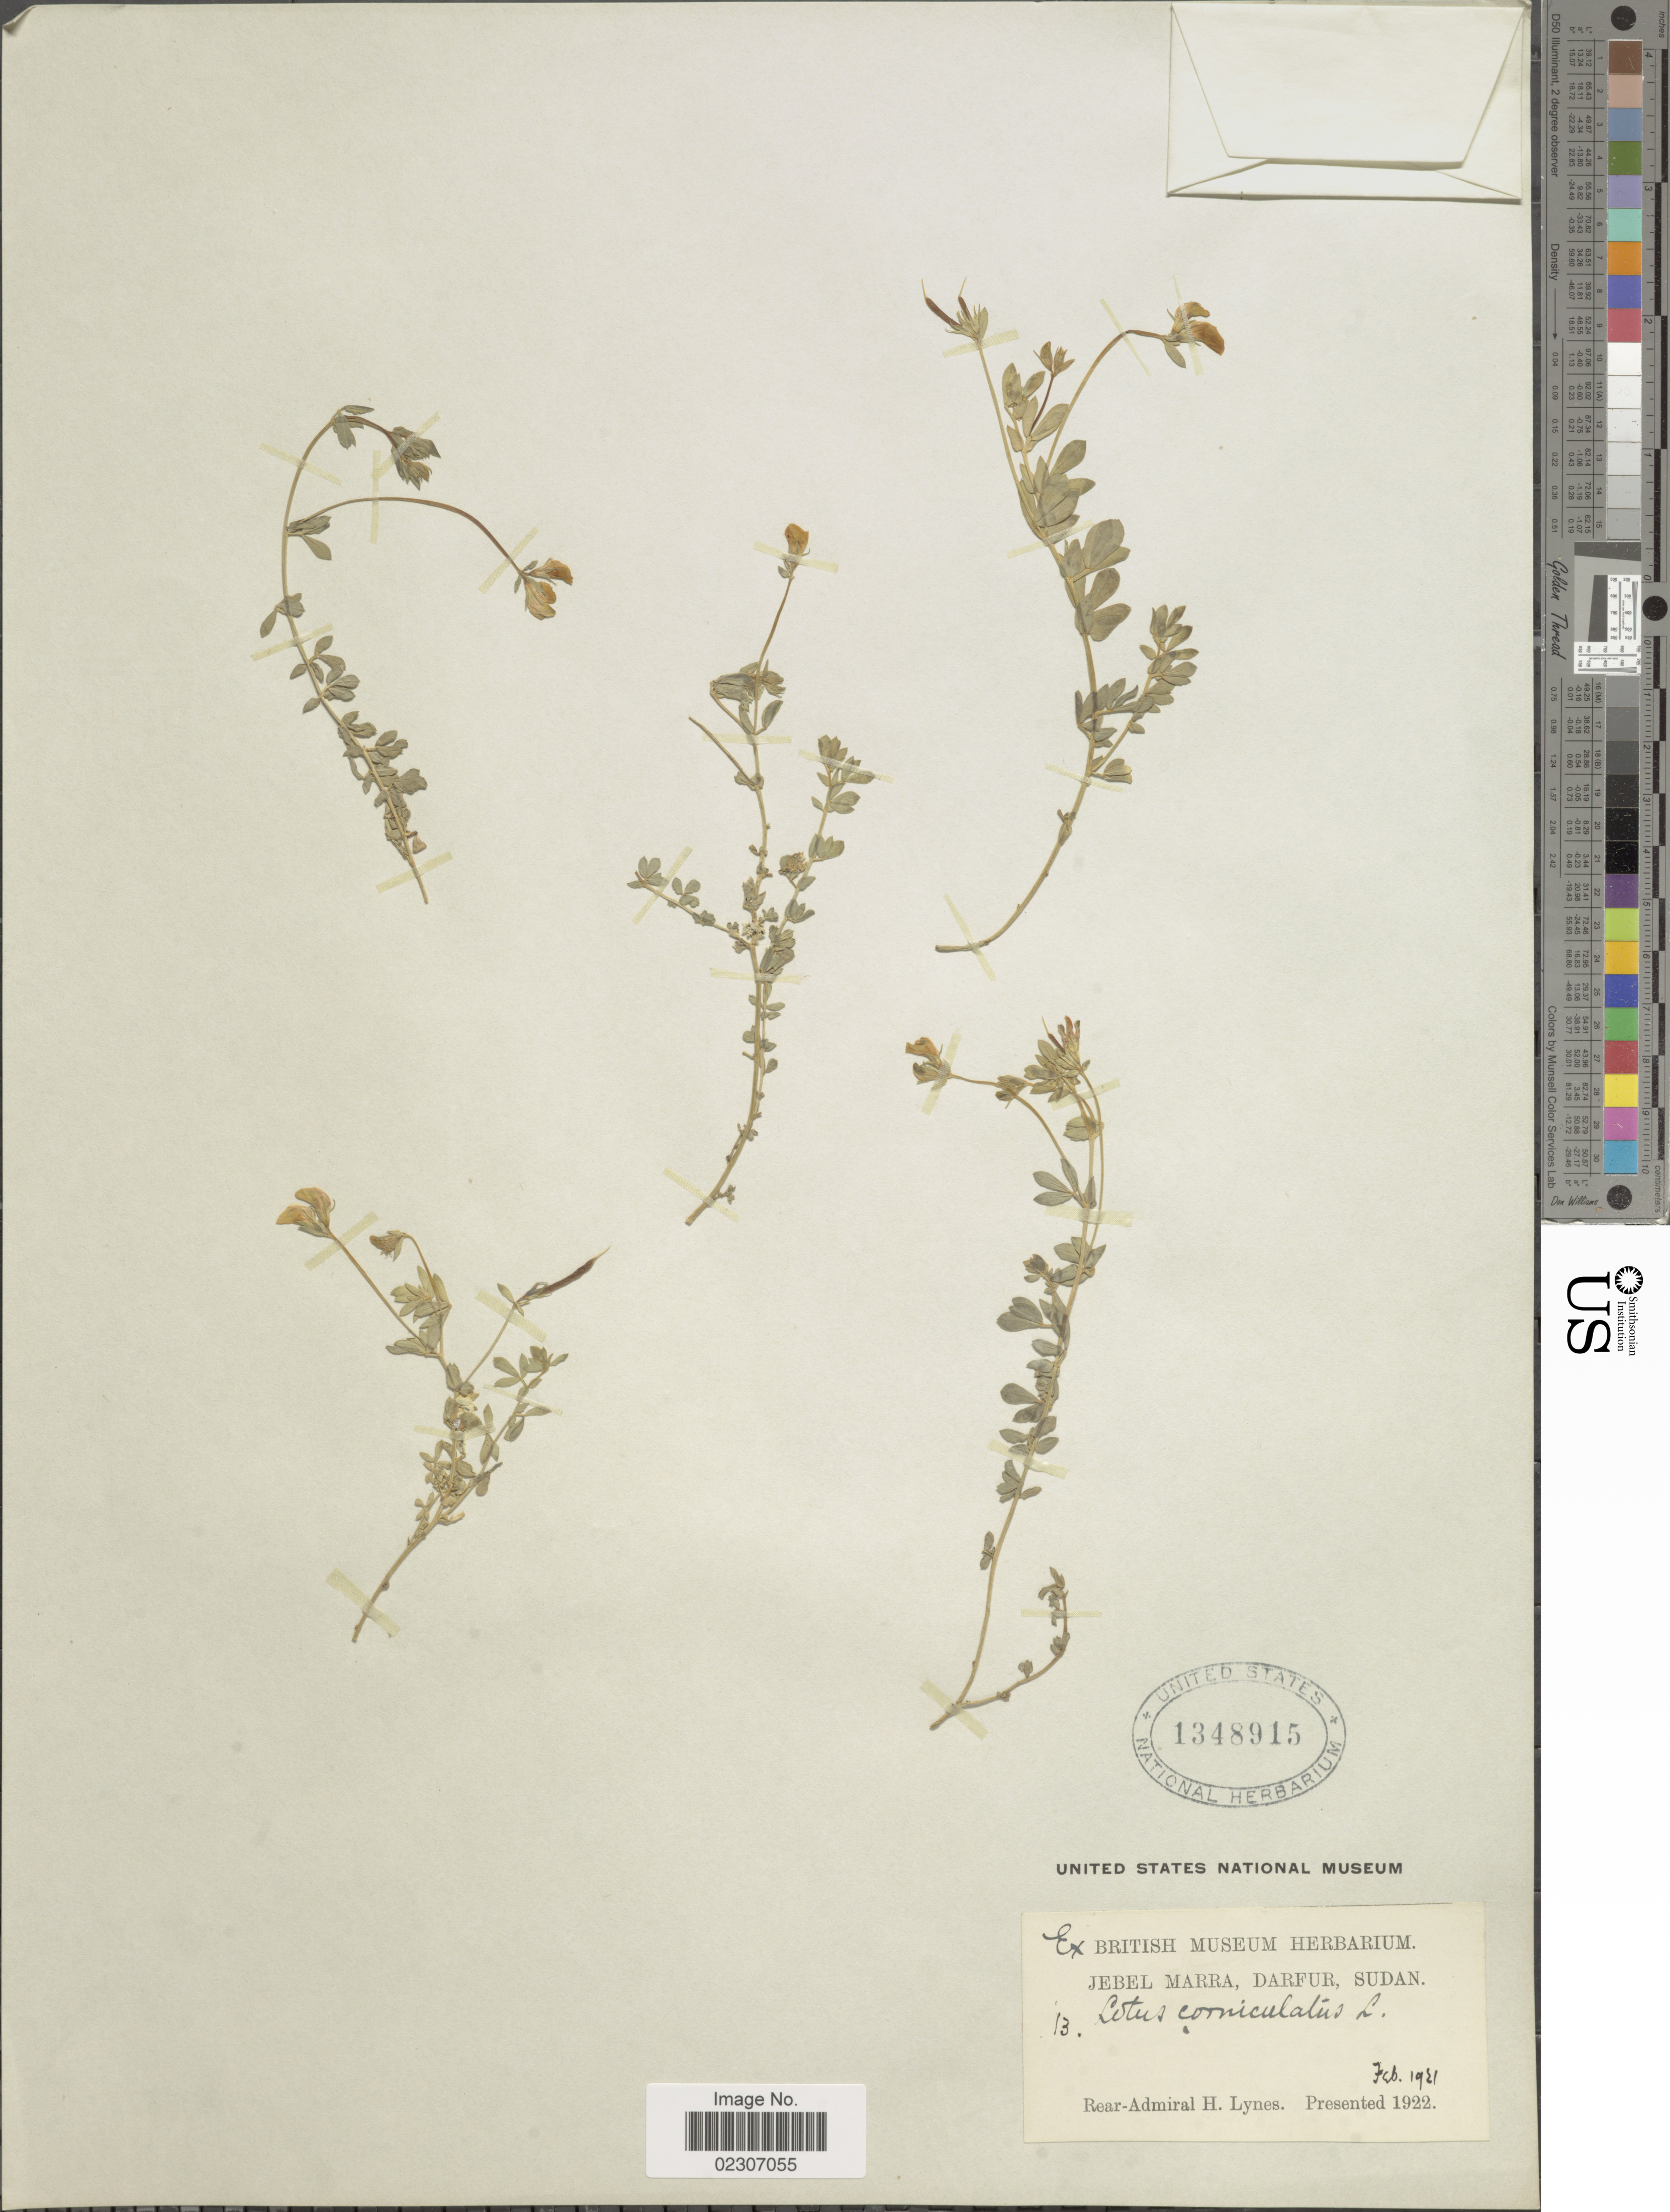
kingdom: Plantae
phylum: Tracheophyta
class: Magnoliopsida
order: Fabales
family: Fabaceae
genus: Lotus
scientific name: Lotus corniculatus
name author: L.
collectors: H. Lynes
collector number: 13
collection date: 1921-02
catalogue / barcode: US 1348915